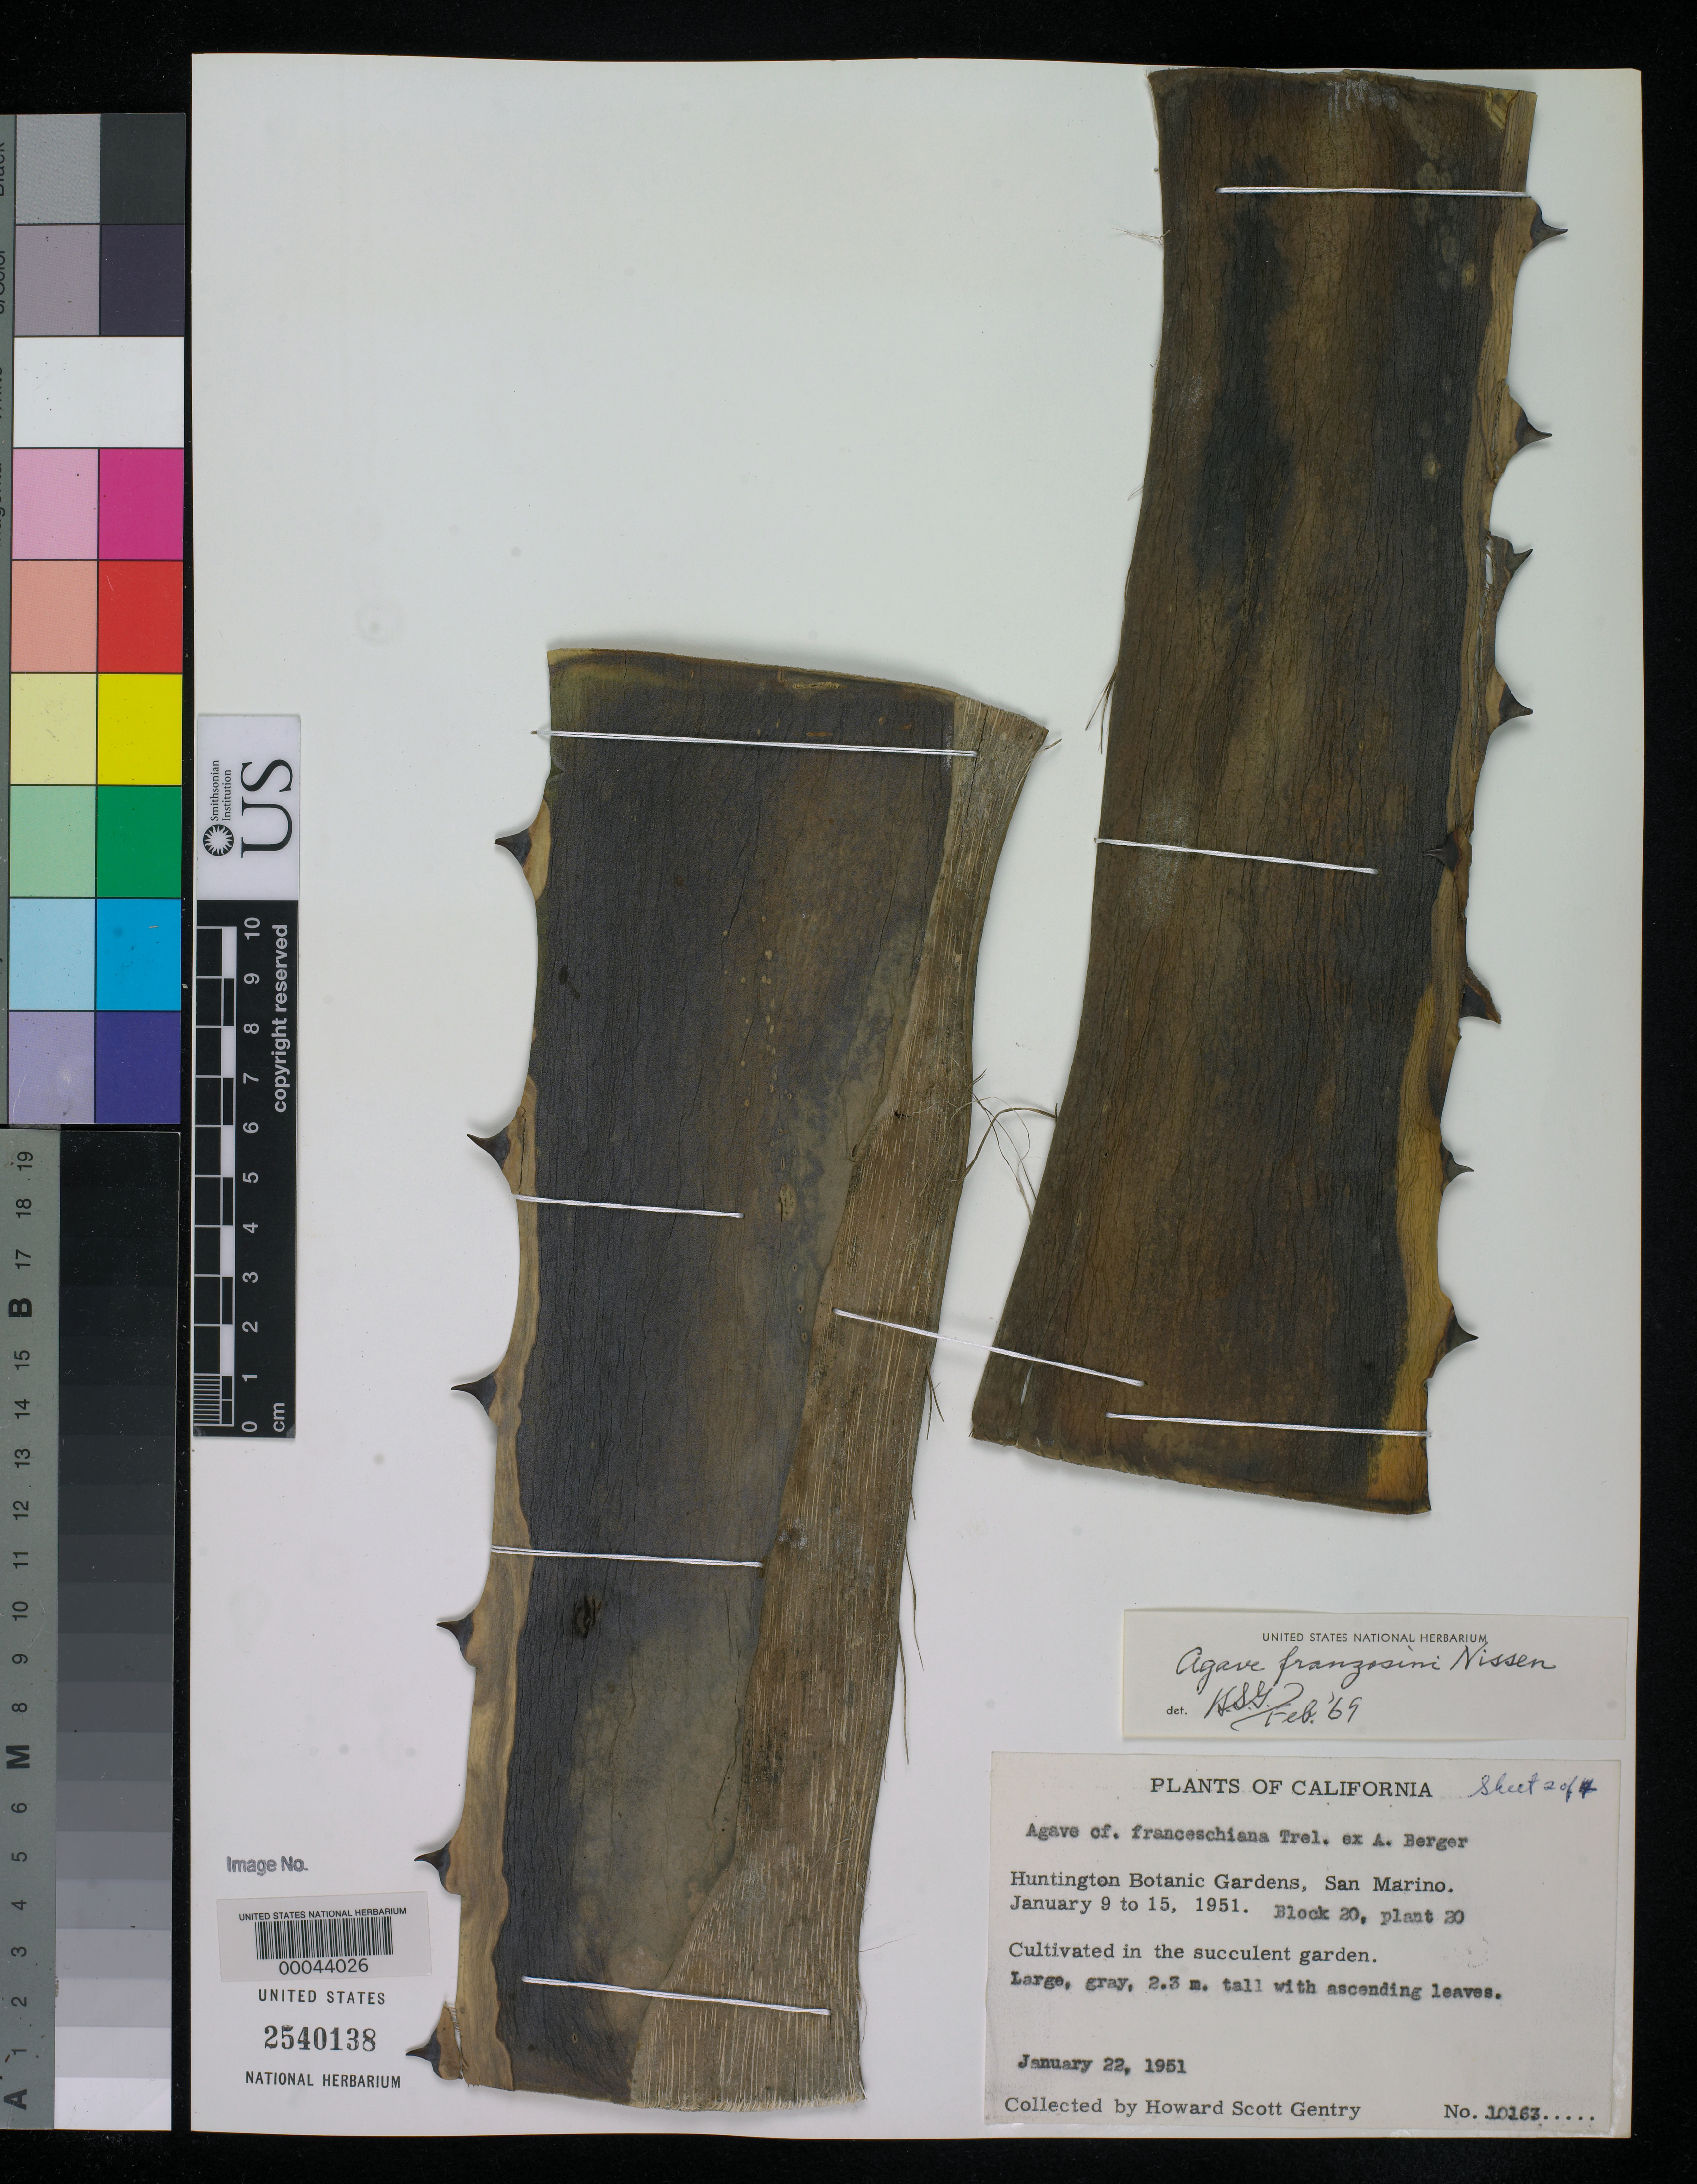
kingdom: Plantae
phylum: Tracheophyta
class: Liliopsida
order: Asparagales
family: Asparagaceae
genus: Agave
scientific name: Agave franzosini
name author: P. Sewell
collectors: H. S. Gentry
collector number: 10163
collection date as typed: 22 Jan 1951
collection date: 1951-01-22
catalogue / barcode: US 2540138